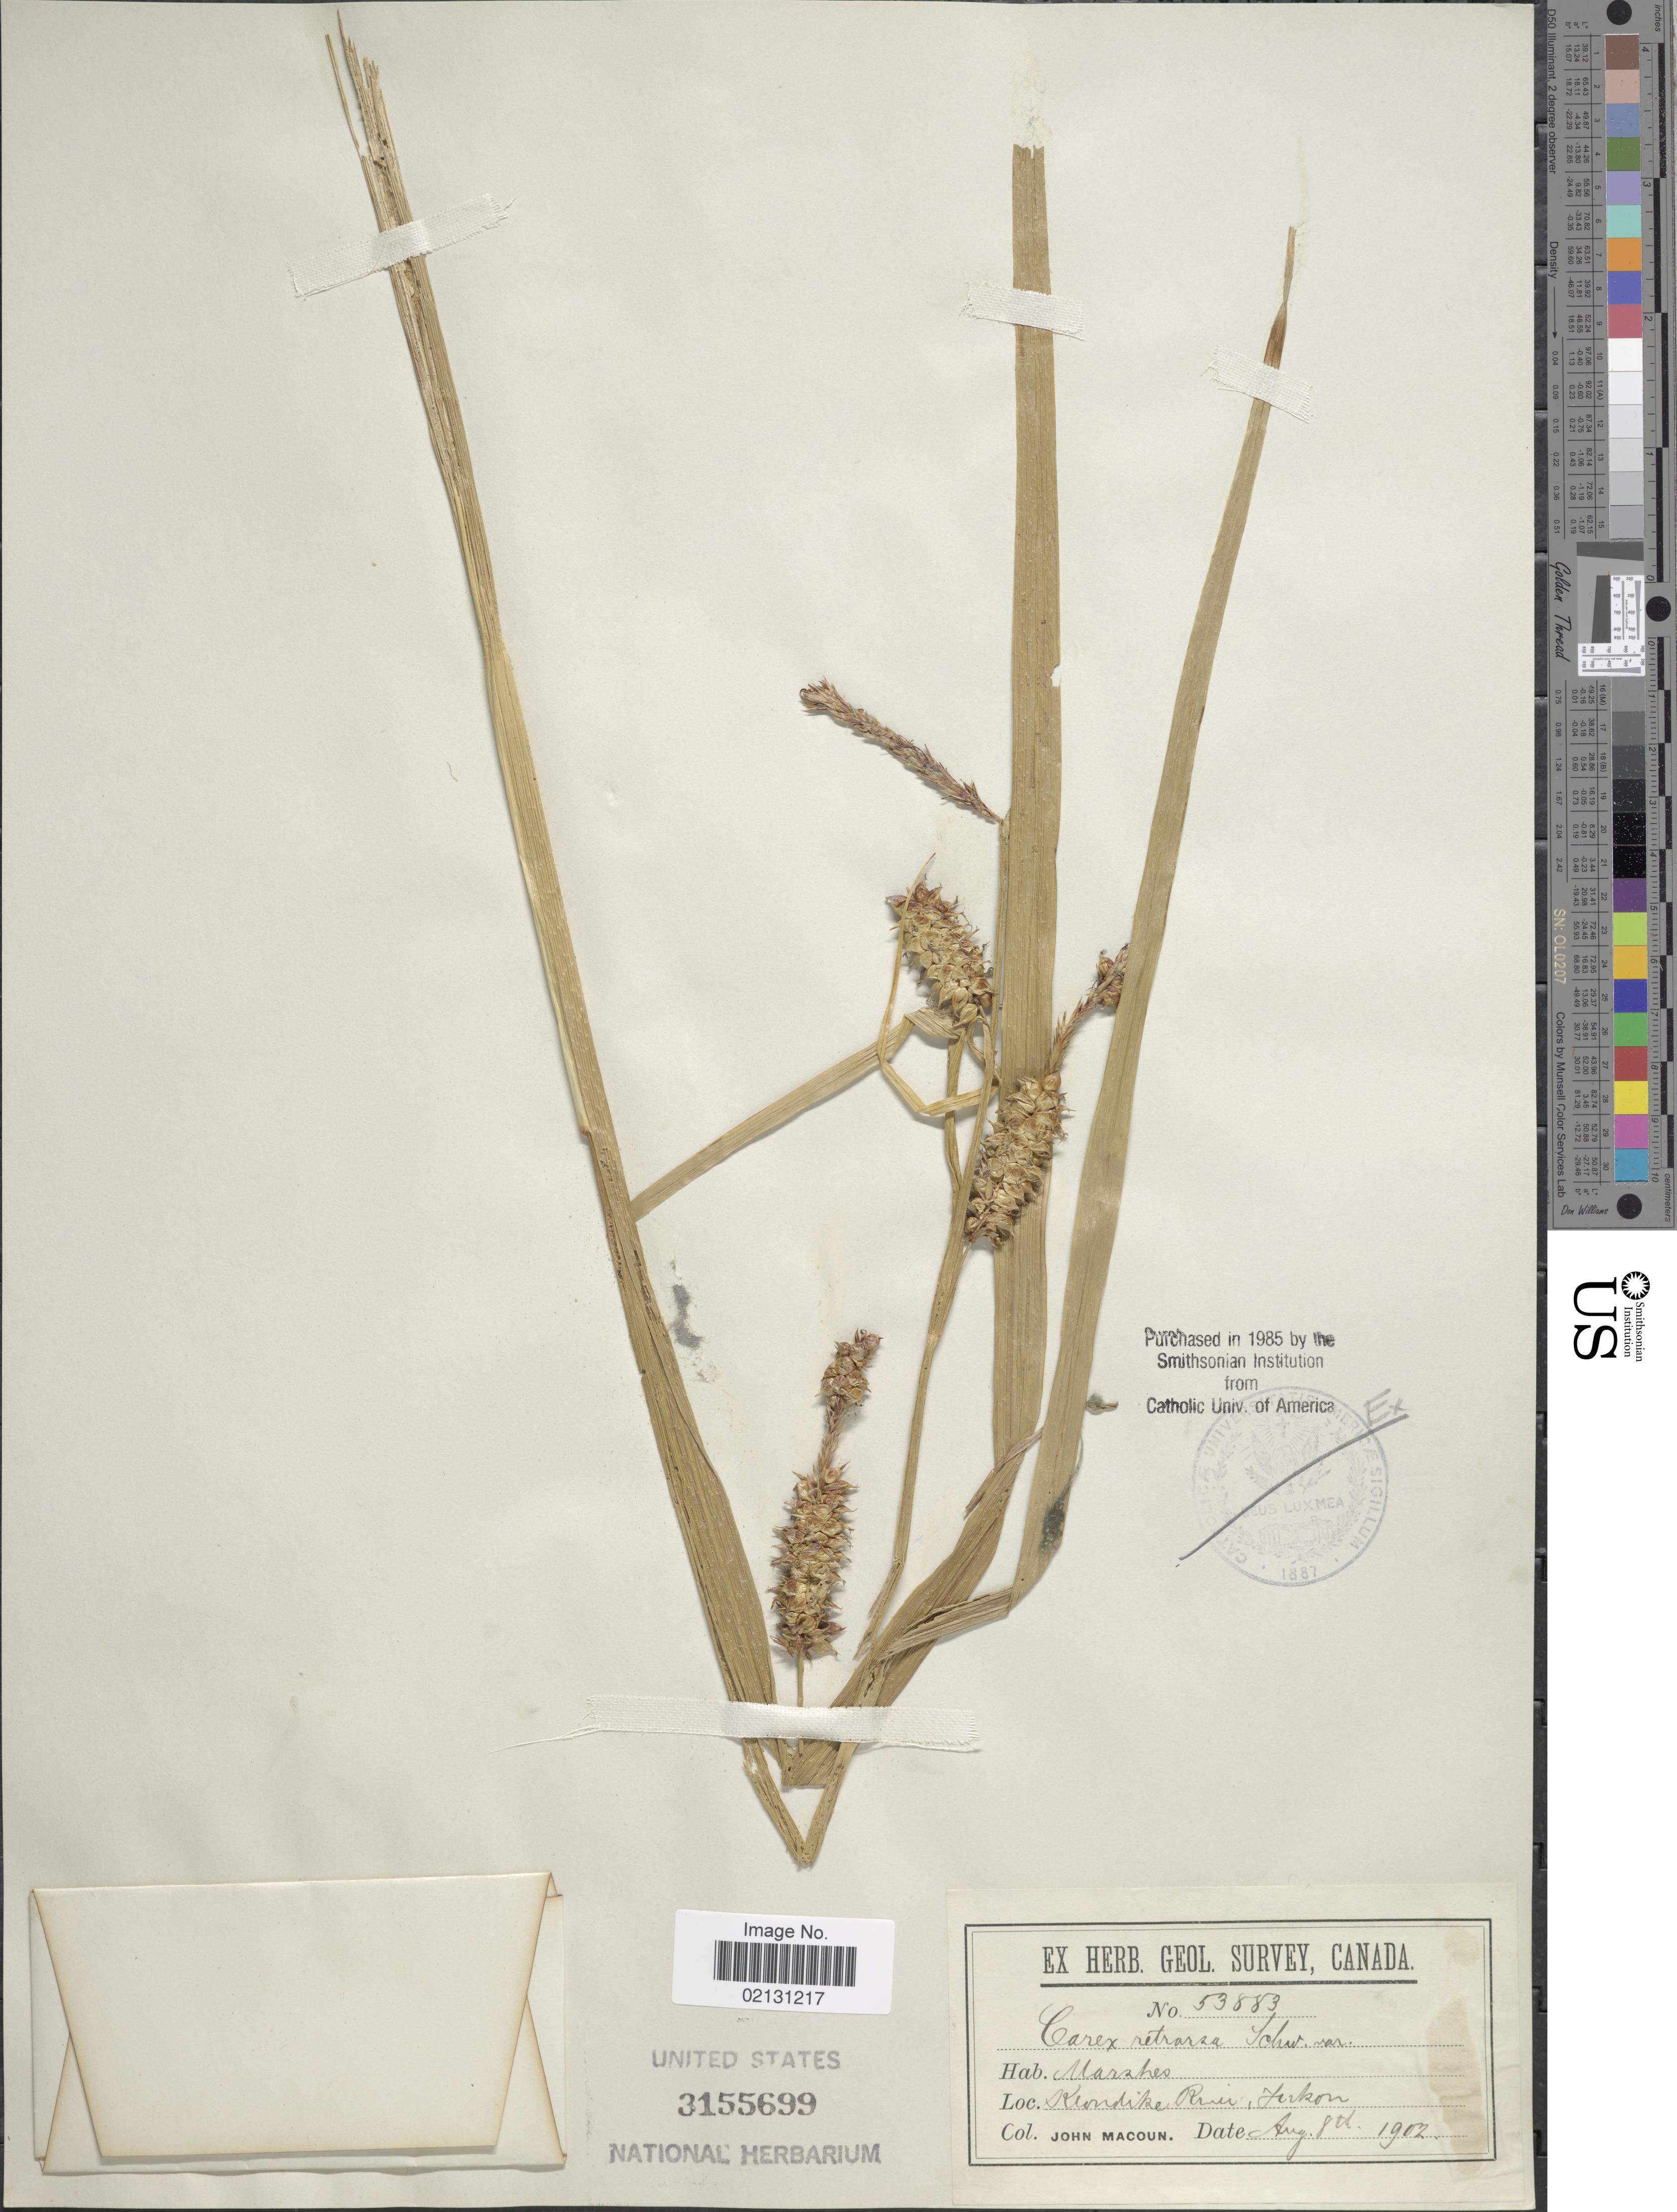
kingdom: Plantae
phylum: Tracheophyta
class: Liliopsida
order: Poales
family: Cyperaceae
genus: Carex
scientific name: Carex retrorsa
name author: Schwein.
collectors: J. Macoun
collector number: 53883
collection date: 1902-08-08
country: Canada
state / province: Yukon Territory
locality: Marshes, Klondike River, Yukon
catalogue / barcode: US 3155699